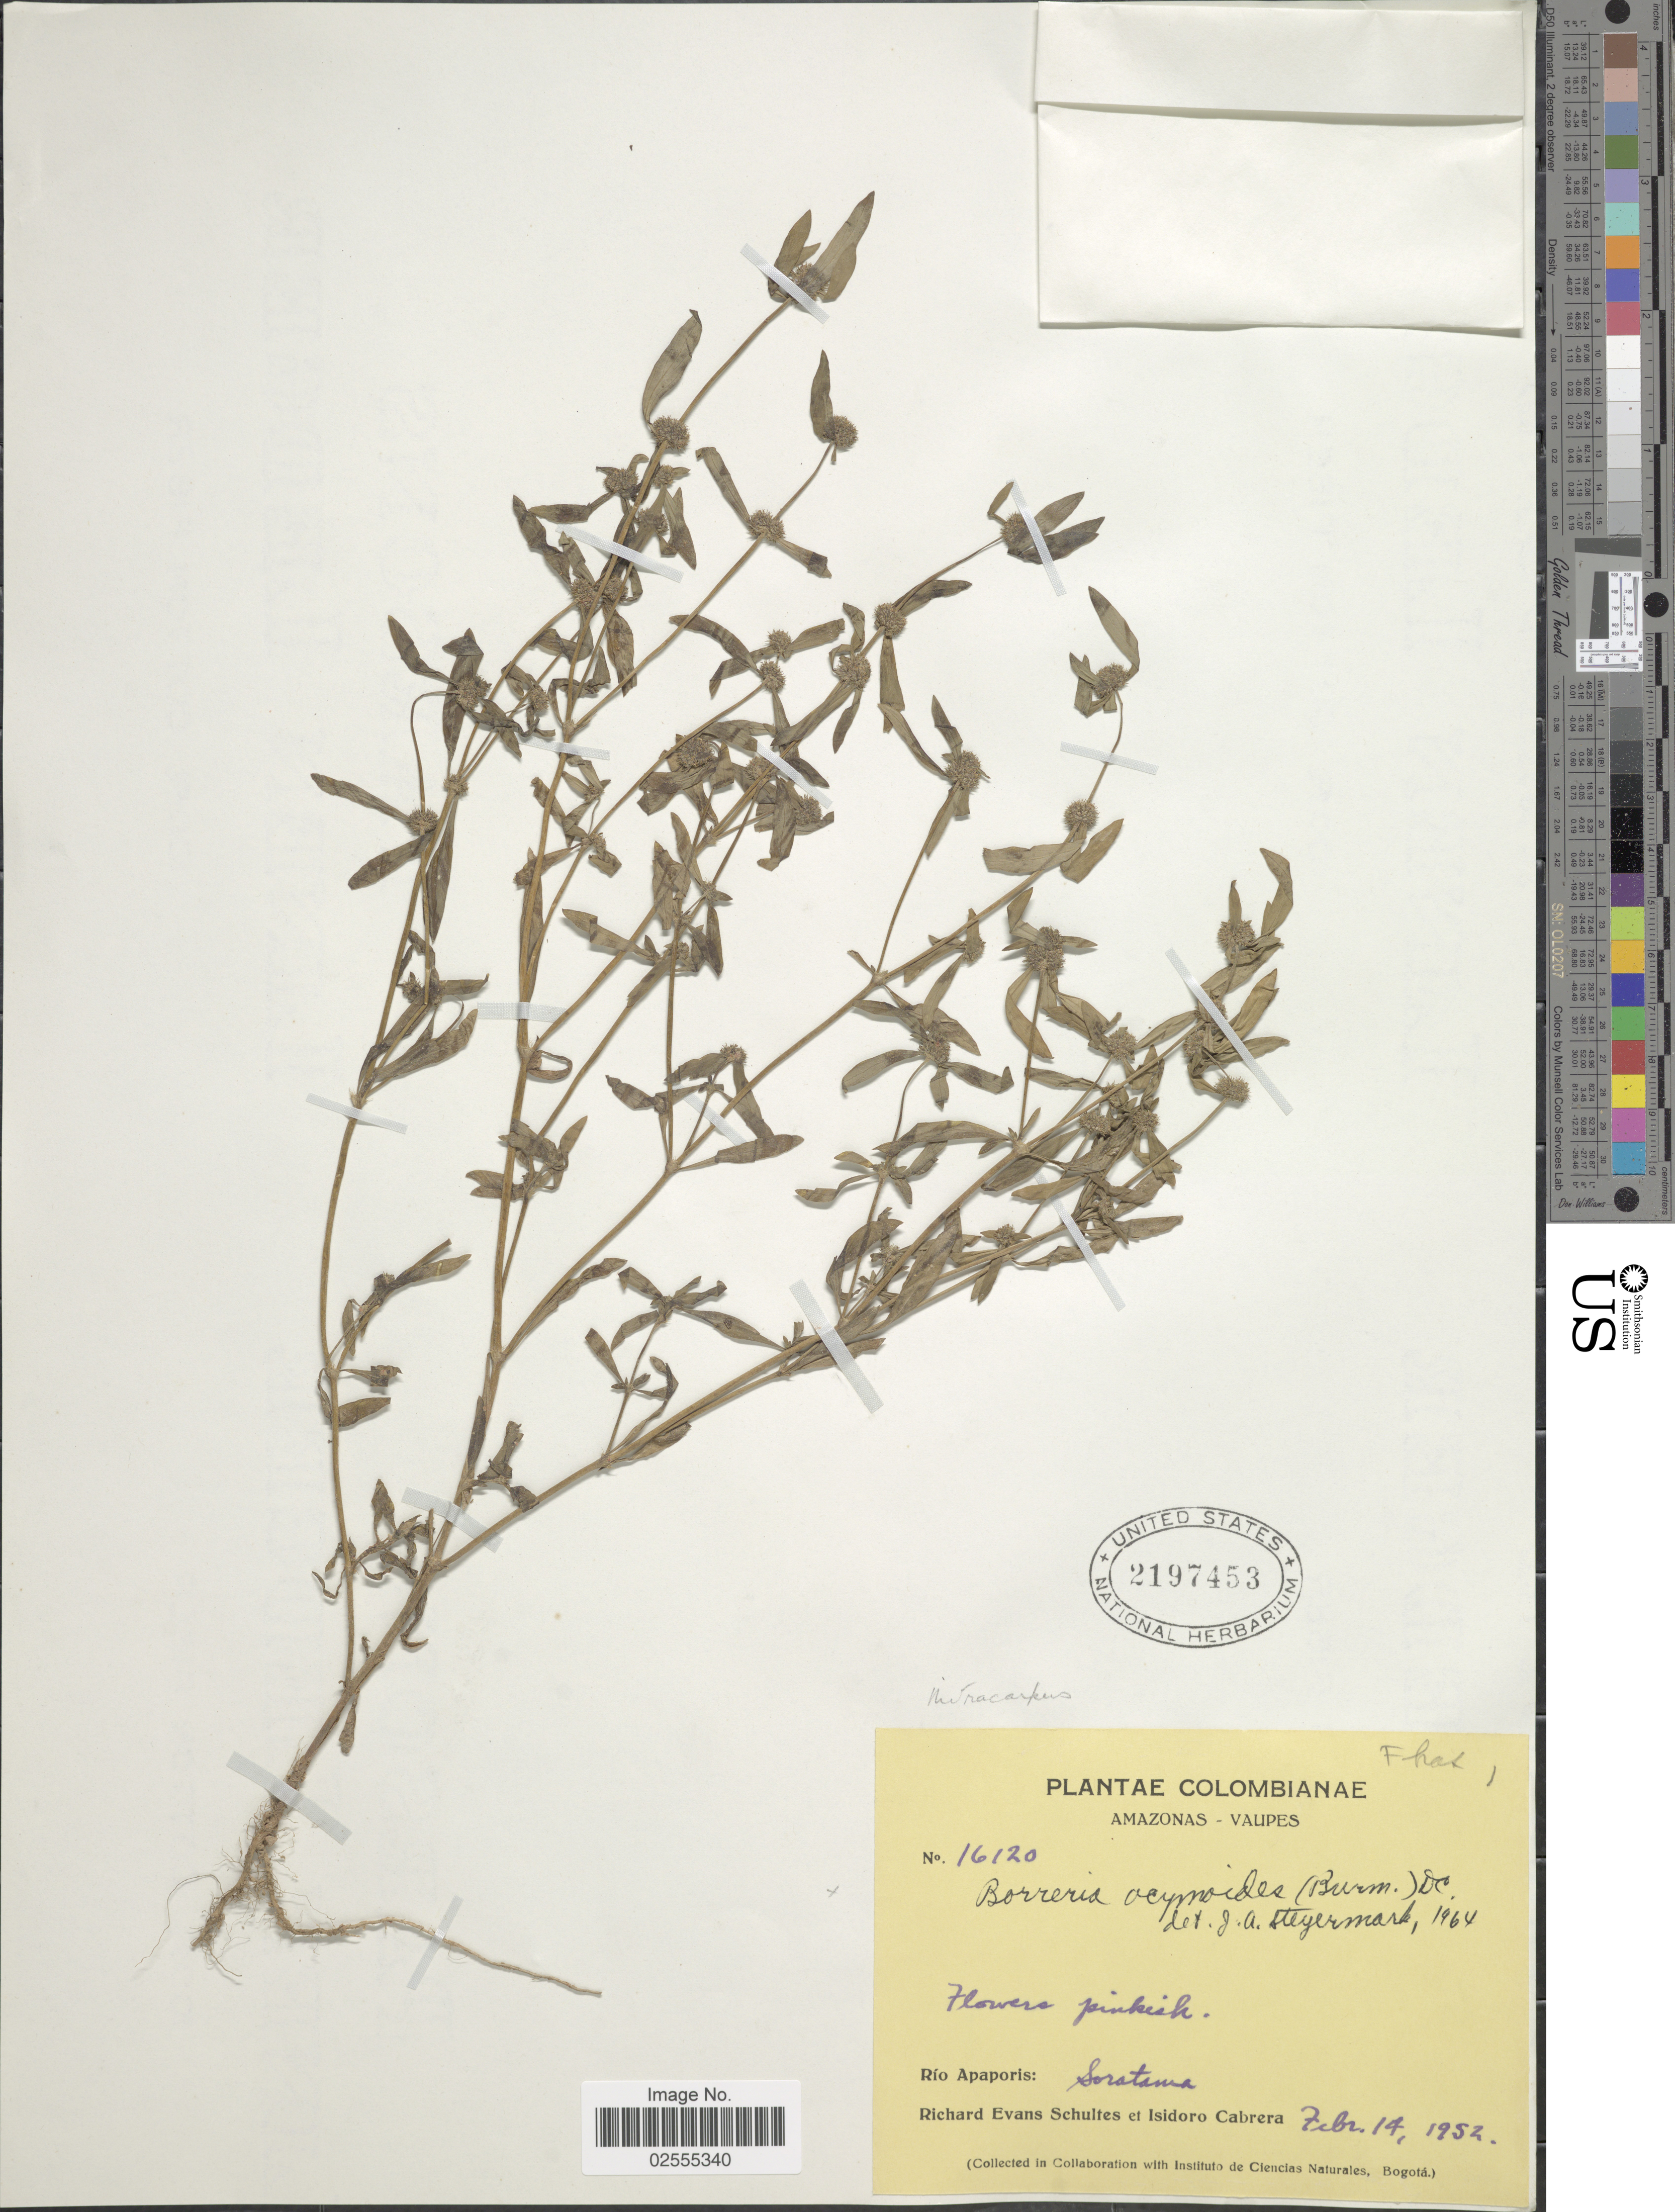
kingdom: Plantae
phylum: Tracheophyta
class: Magnoliopsida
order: Gentianales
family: Rubiaceae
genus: Mitracarpus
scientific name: Mitracarpus sp.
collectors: R. E. Schultes & I. Cabrera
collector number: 16120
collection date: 1952-02-14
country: Colombia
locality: Amazonas-Vaupes. Rio Apaporis: Soratama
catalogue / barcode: US 2197453